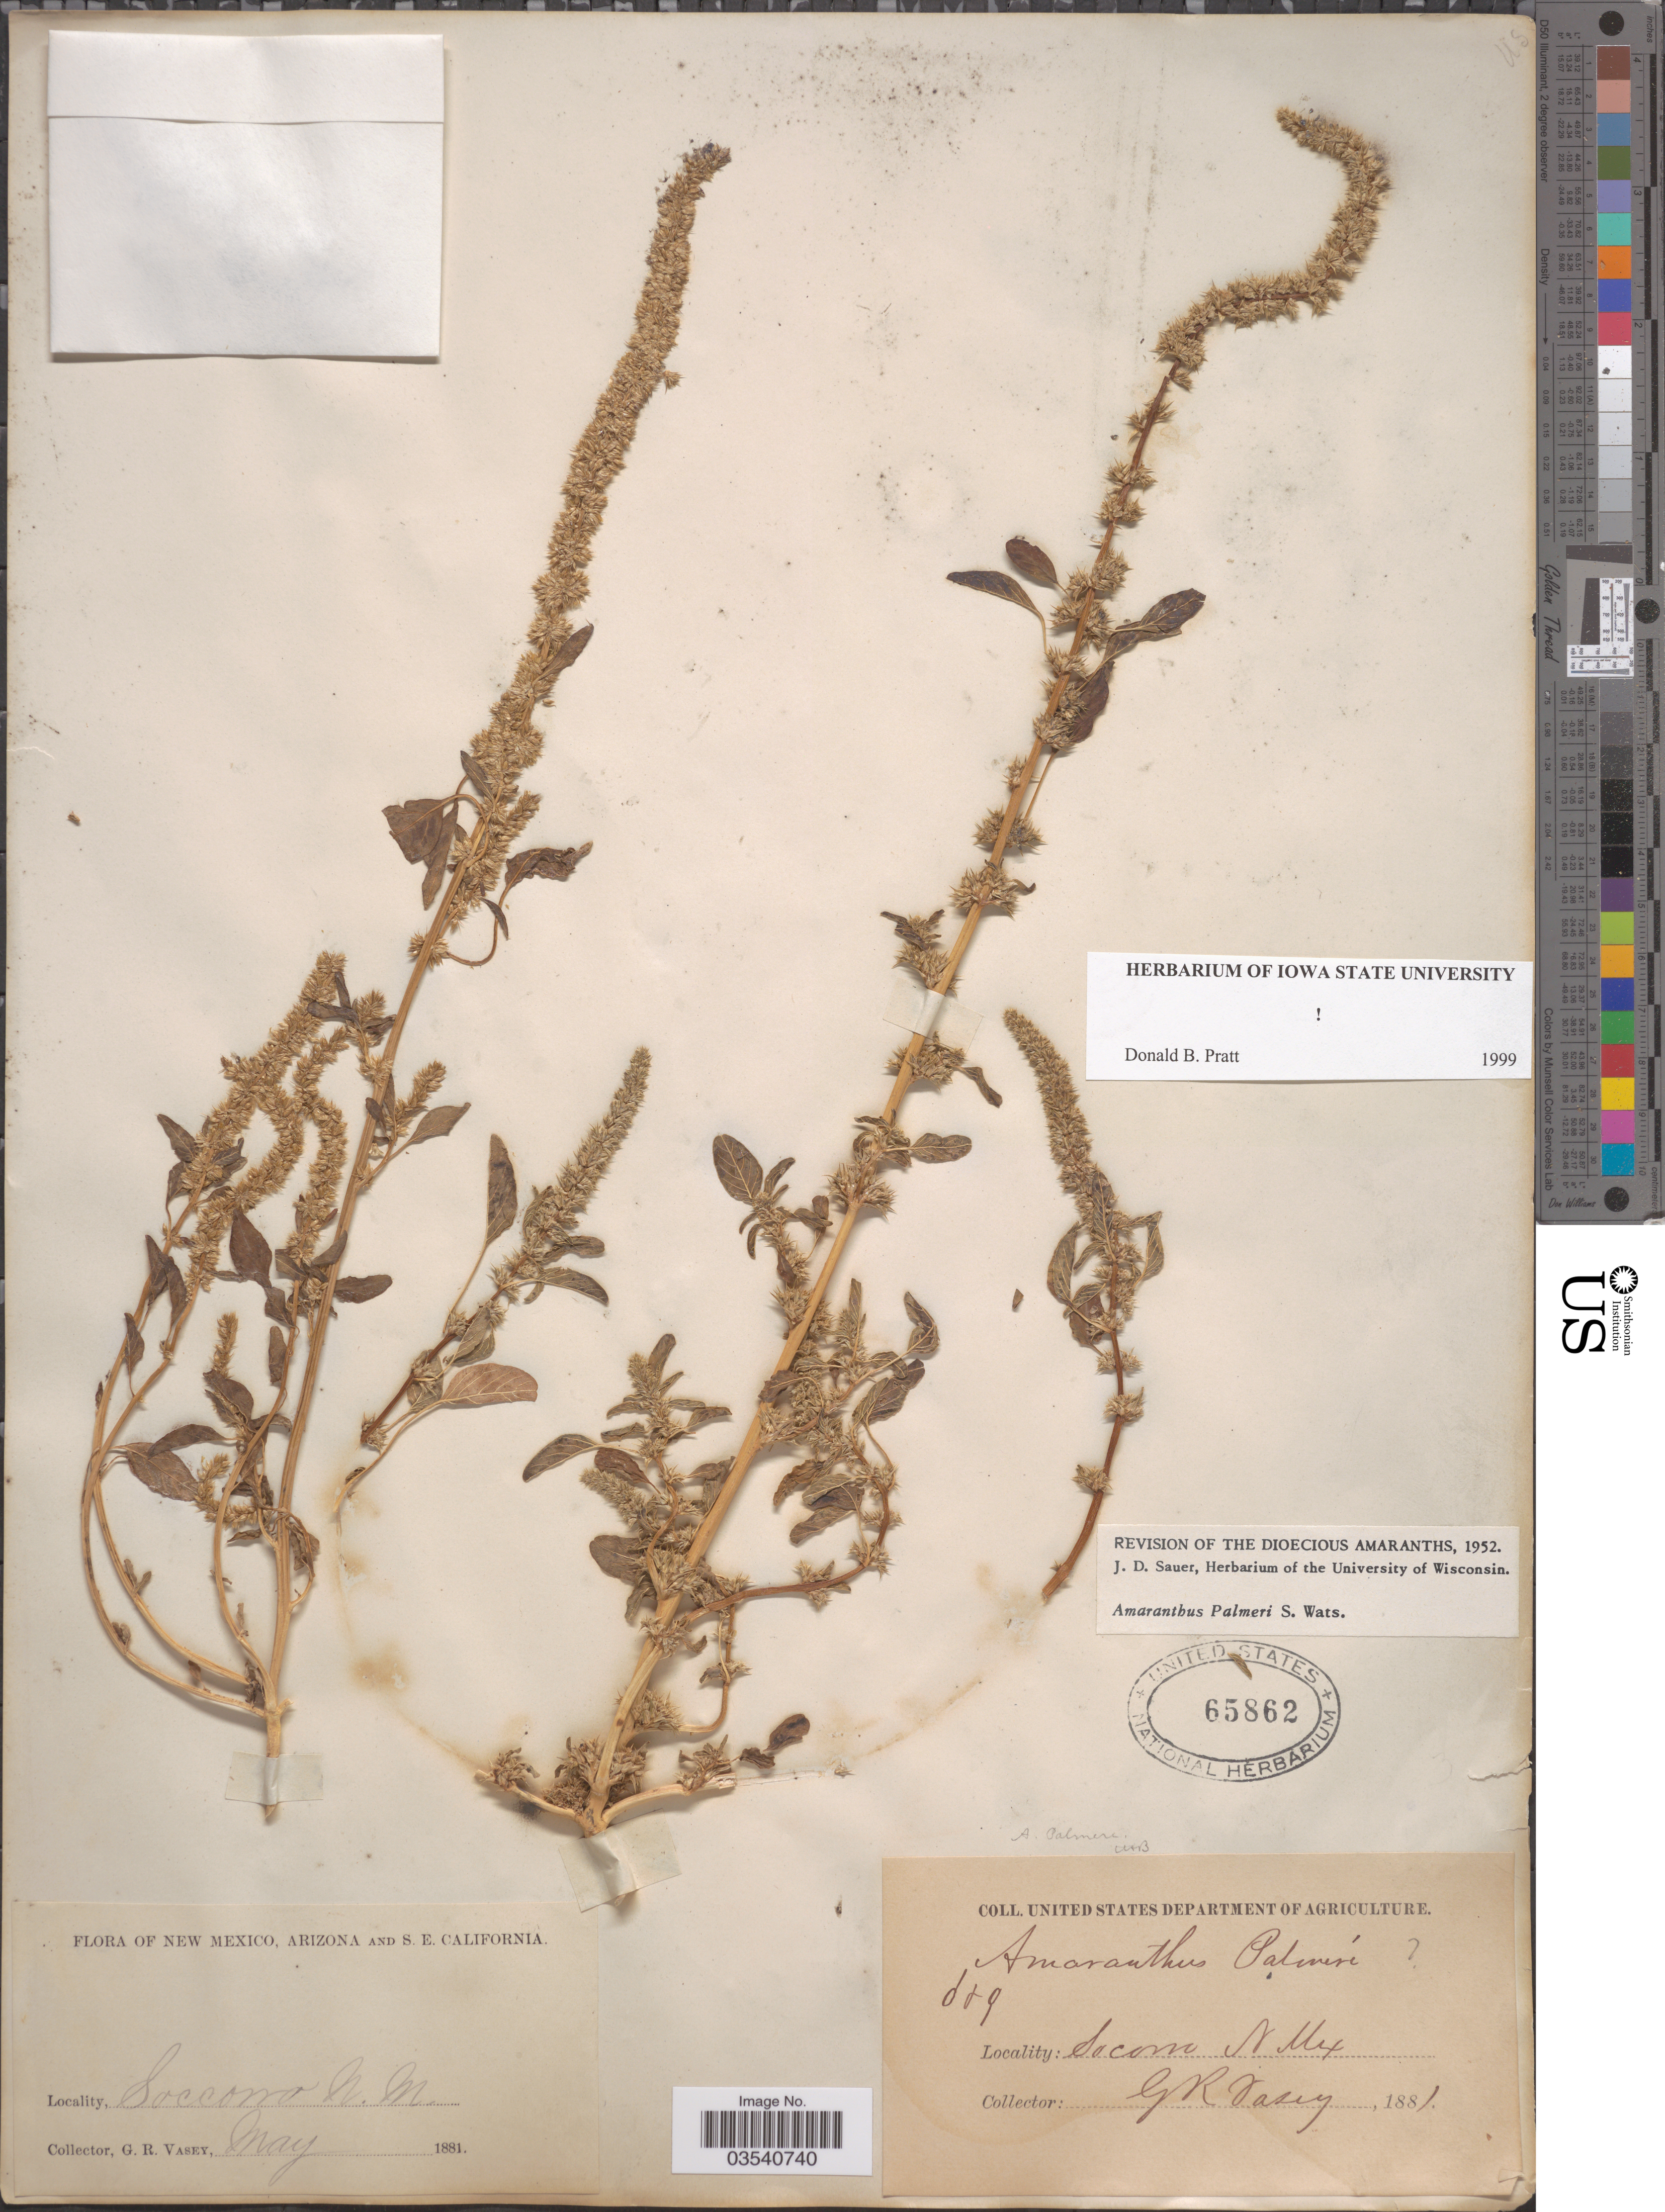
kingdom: Plantae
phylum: Tracheophyta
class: Magnoliopsida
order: Caryophyllales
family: Amaranthaceae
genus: Amaranthus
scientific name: Amaranthus palmeri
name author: S. Watson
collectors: G. R. Vasey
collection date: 1881-05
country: United States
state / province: New Mexico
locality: Soccorro.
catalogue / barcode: US 65862